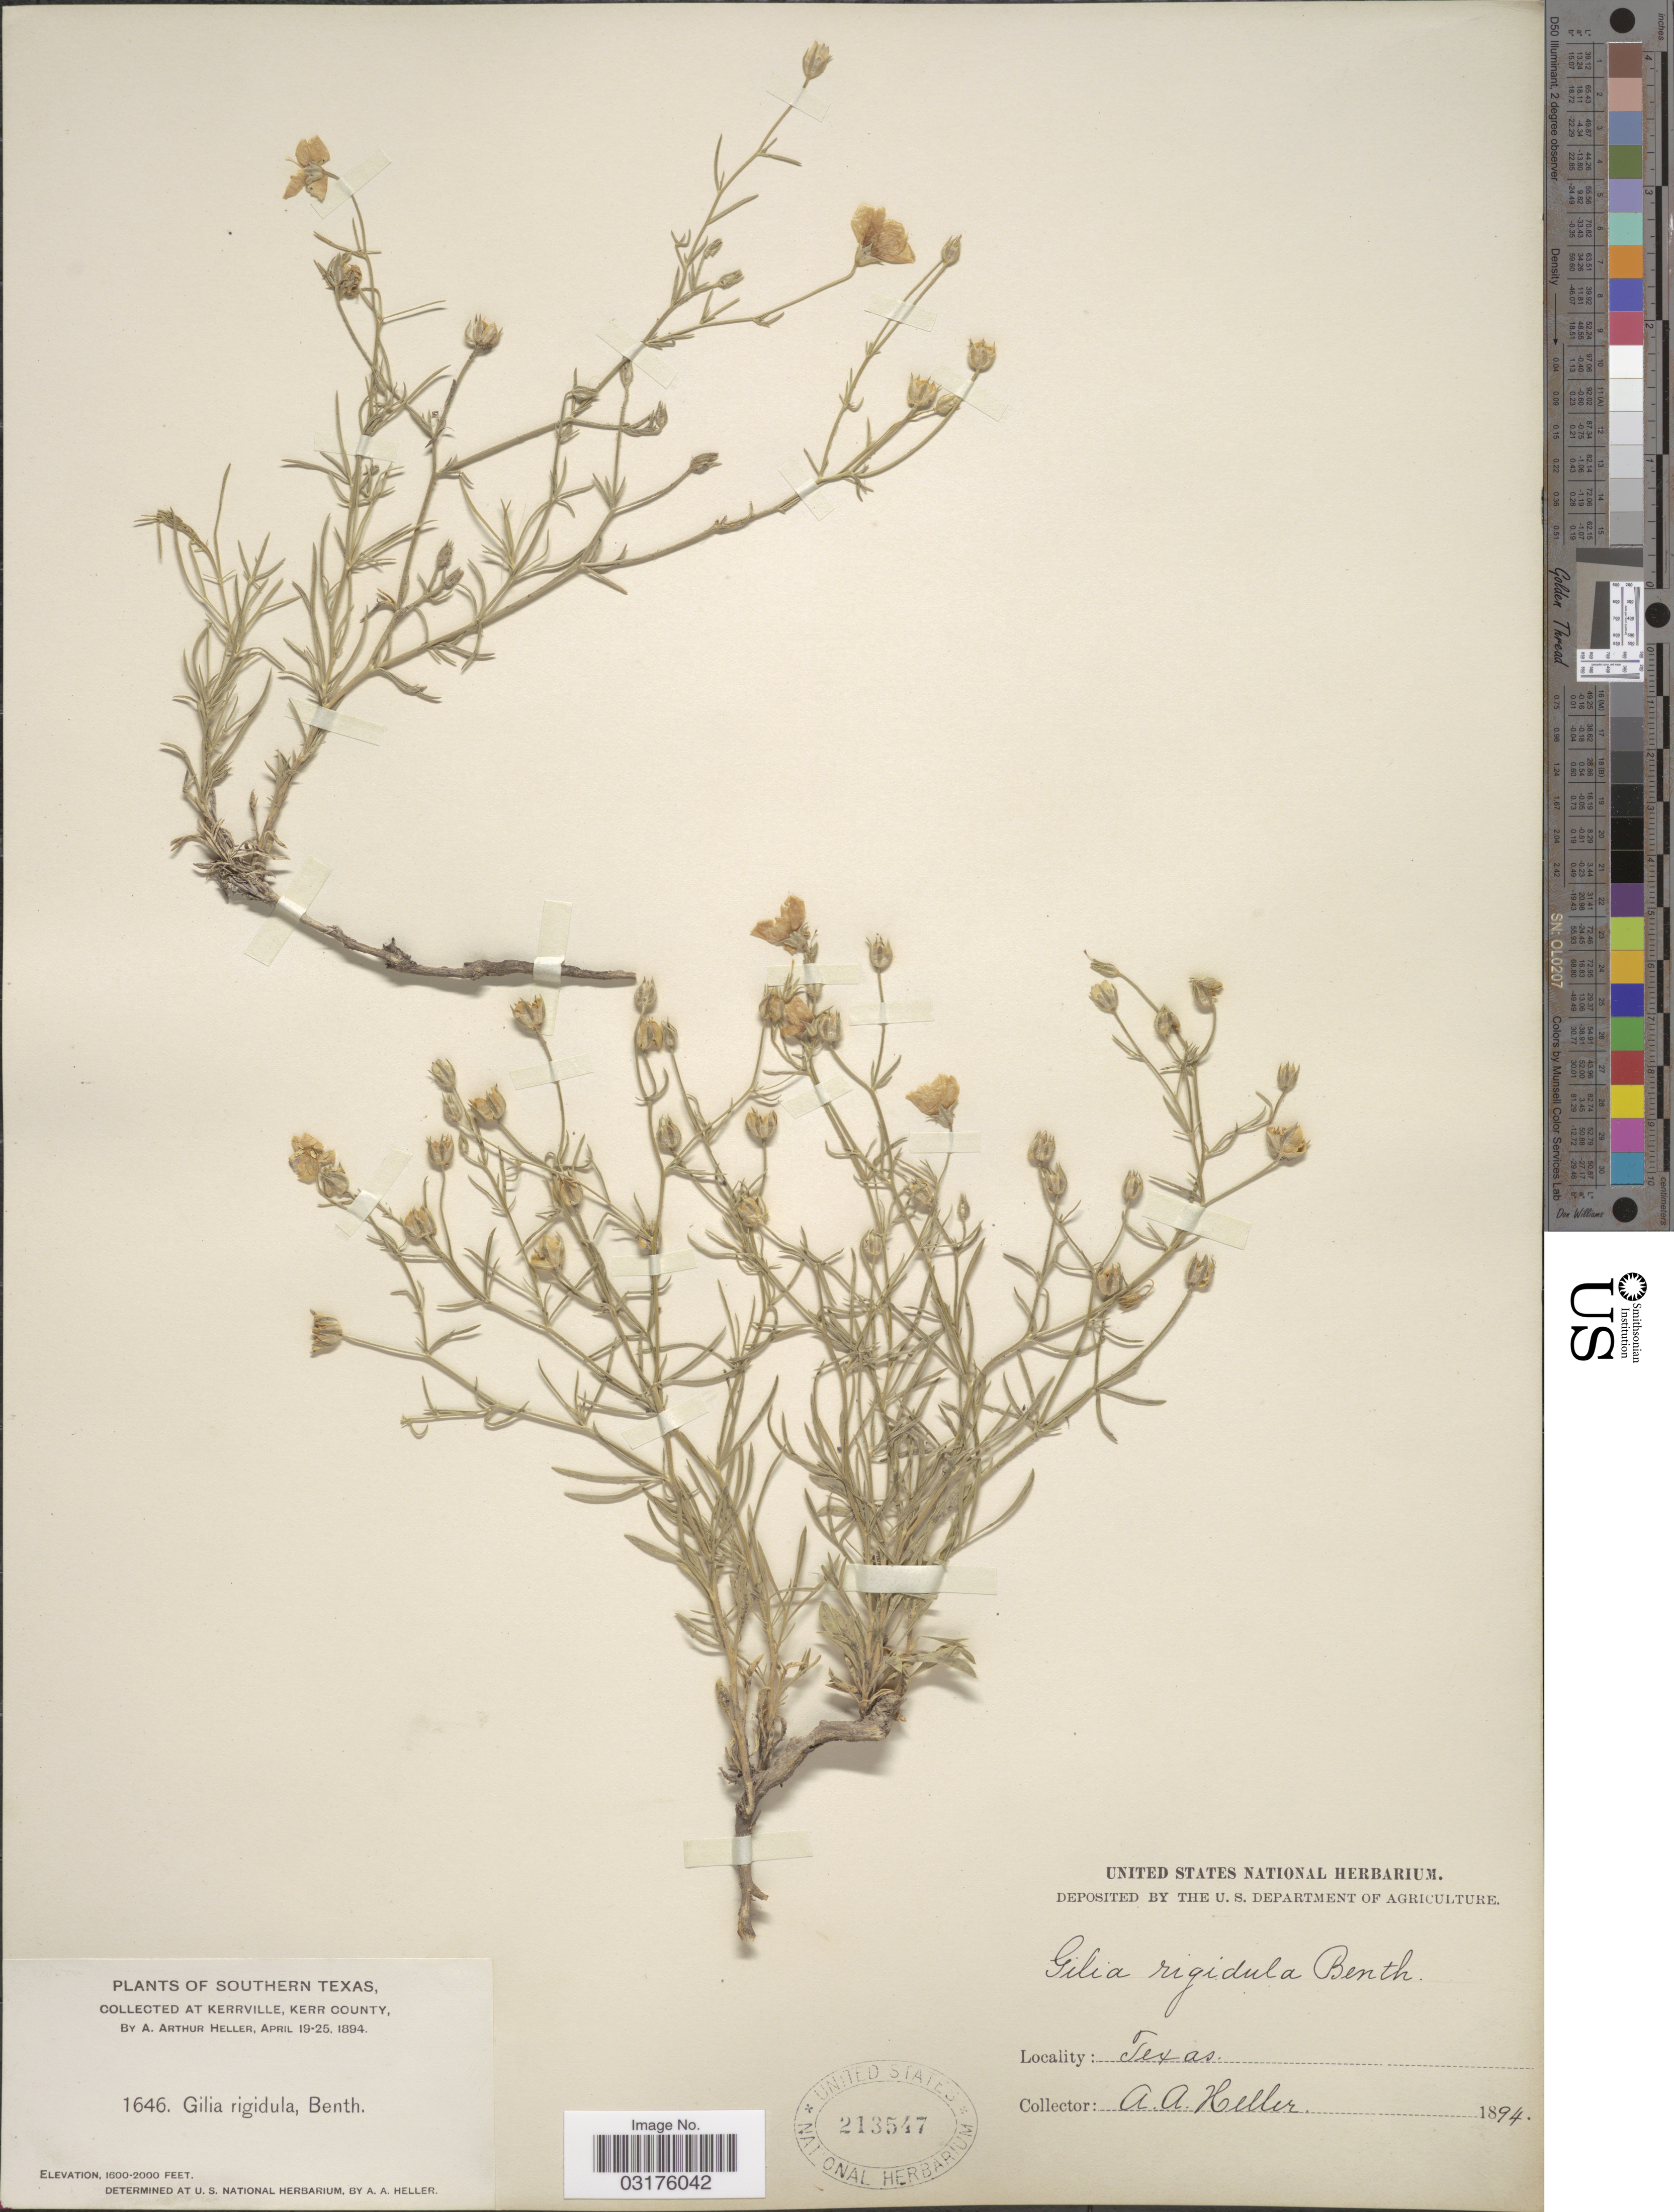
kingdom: Plantae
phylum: Tracheophyta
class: Magnoliopsida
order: Ericales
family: Polemoniaceae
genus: Giliastrum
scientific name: Giliastrum rigidulum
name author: (Benth.) Rydb.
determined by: Strong, Mark T., (BOT), Smithsonian Institution - National Museum of Natural History (UNITED STATES)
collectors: A. A. Heller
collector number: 1646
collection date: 1894-04-19/1894-04-25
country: United States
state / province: Texas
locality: Southern Texas, at Kerrville, Kerr County.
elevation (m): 488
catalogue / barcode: US 213547